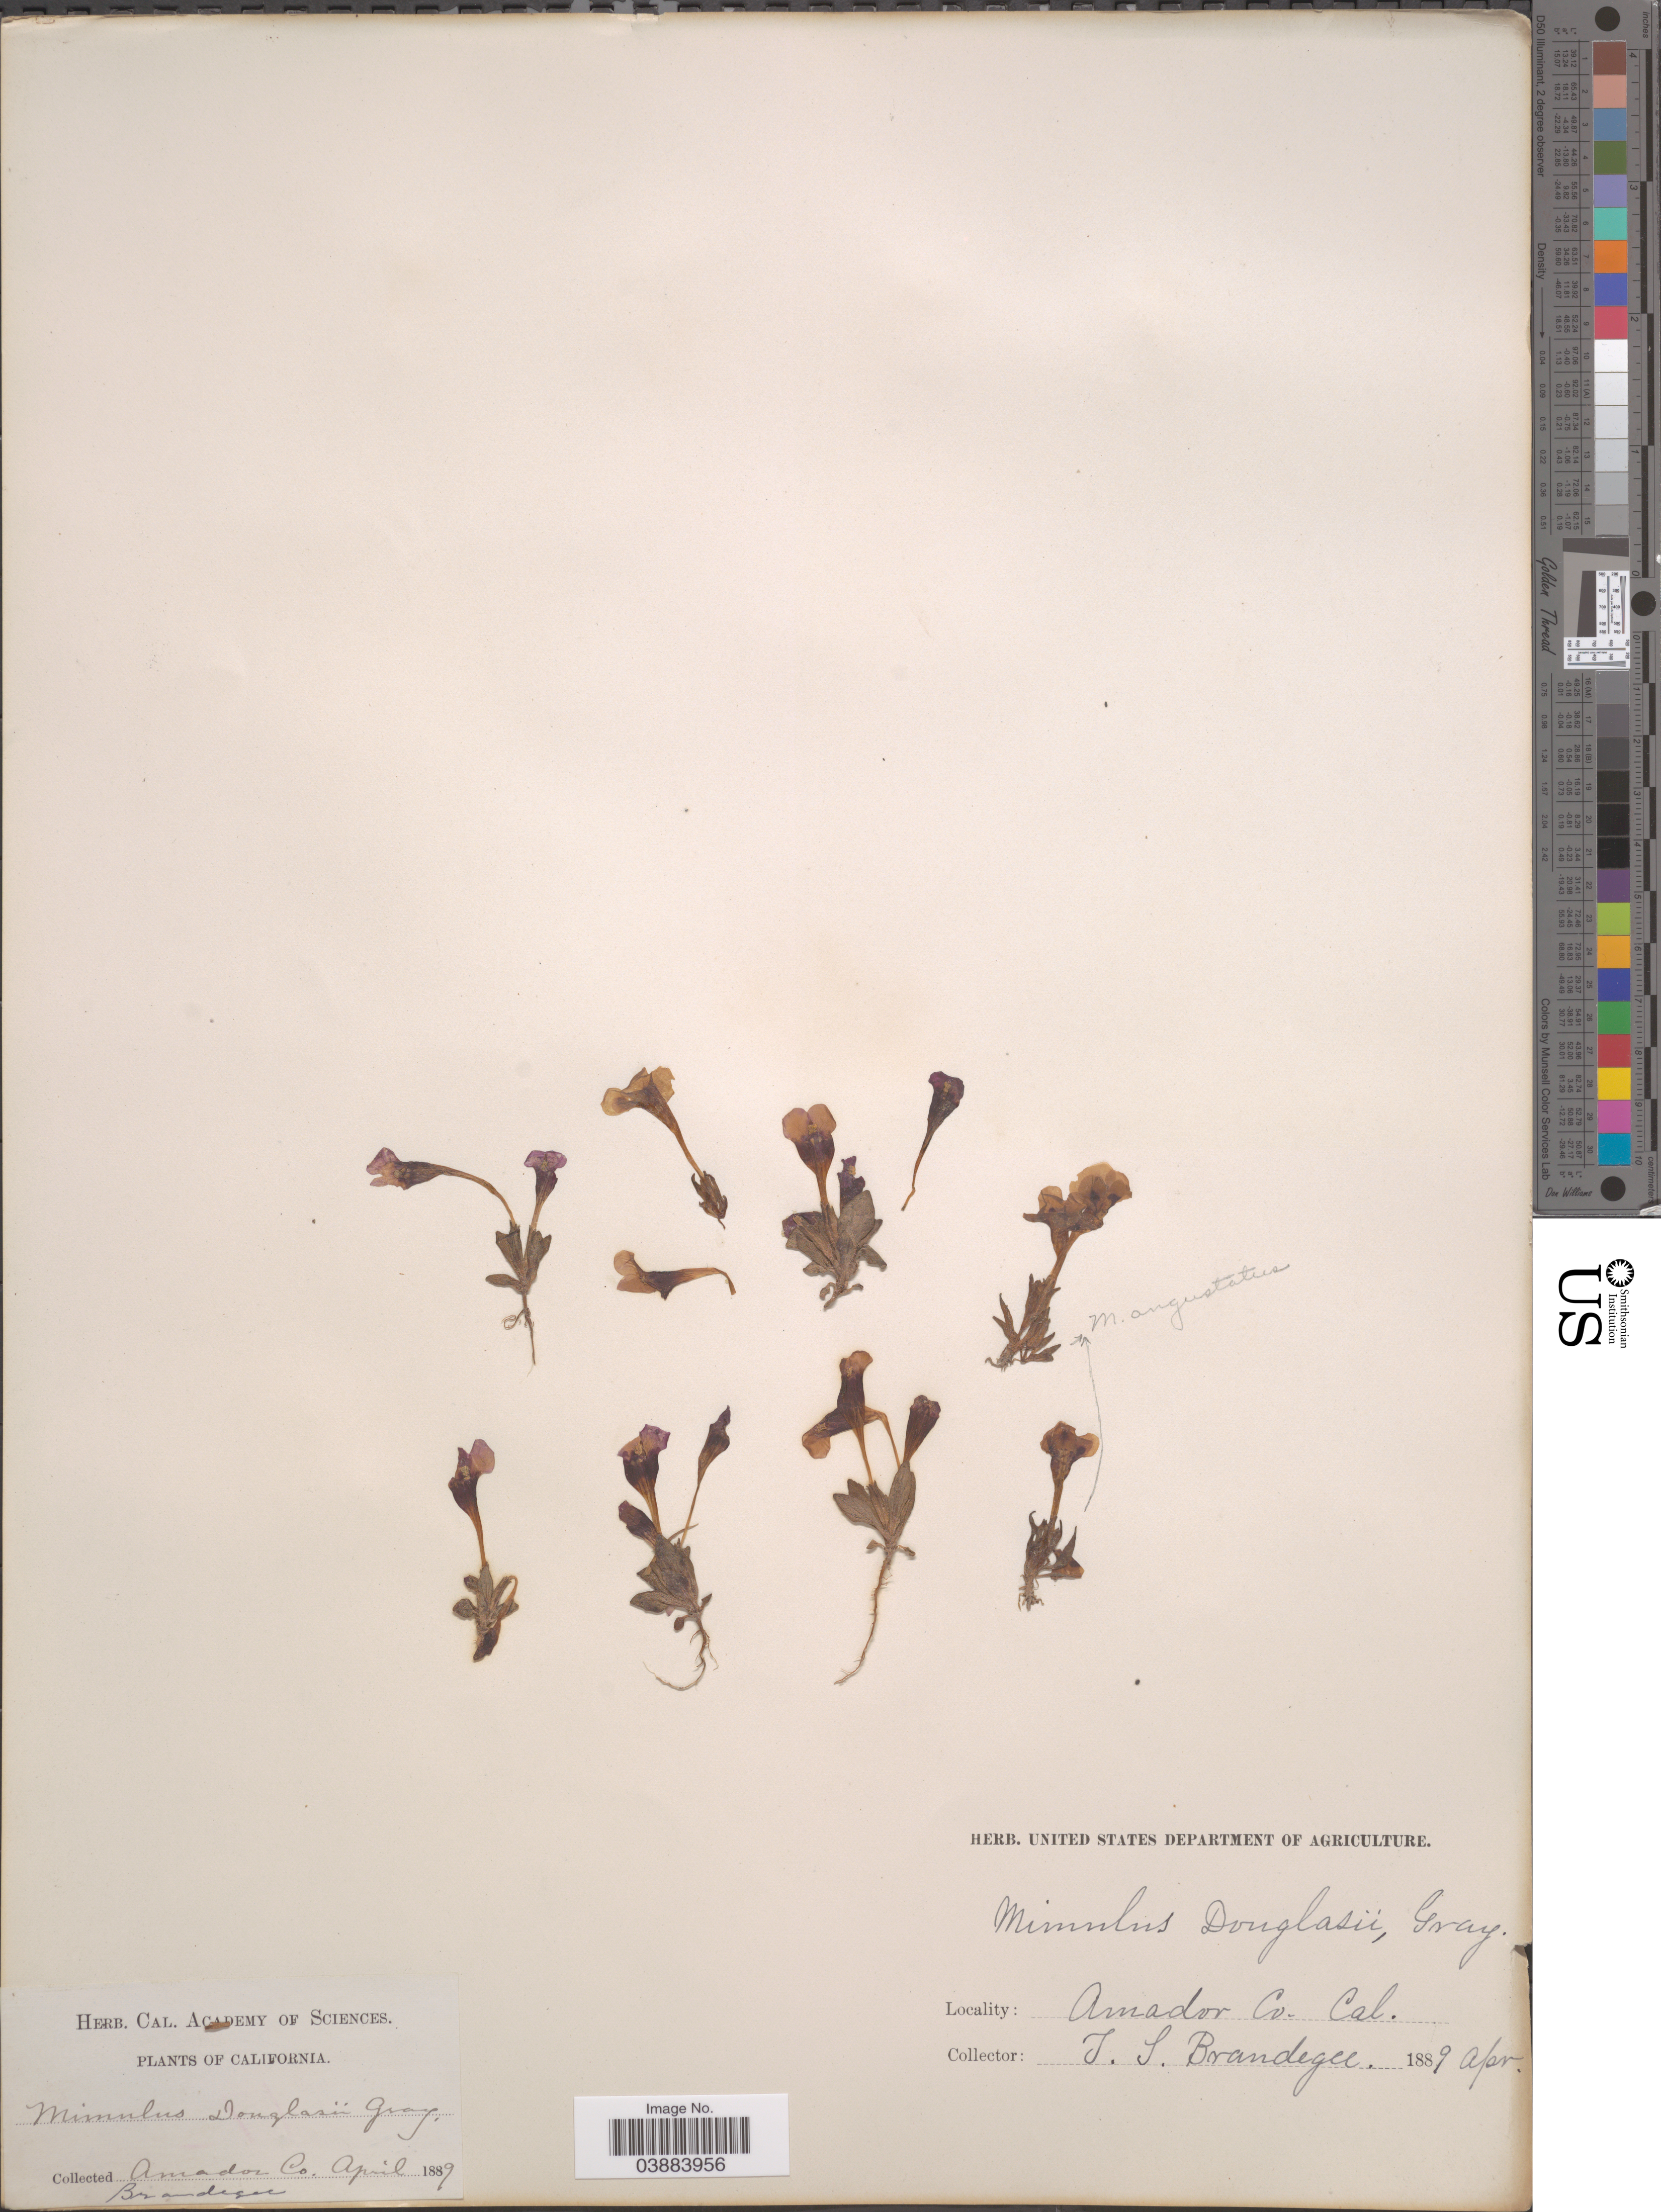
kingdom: Plantae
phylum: Tracheophyta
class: Magnoliopsida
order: Lamiales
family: Phrymaceae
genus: Eunanus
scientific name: Eunanus subuniflorus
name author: Greene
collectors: T. S. Brandegee (herbarium)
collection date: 1889-04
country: United States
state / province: California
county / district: Amador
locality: Amador Co.